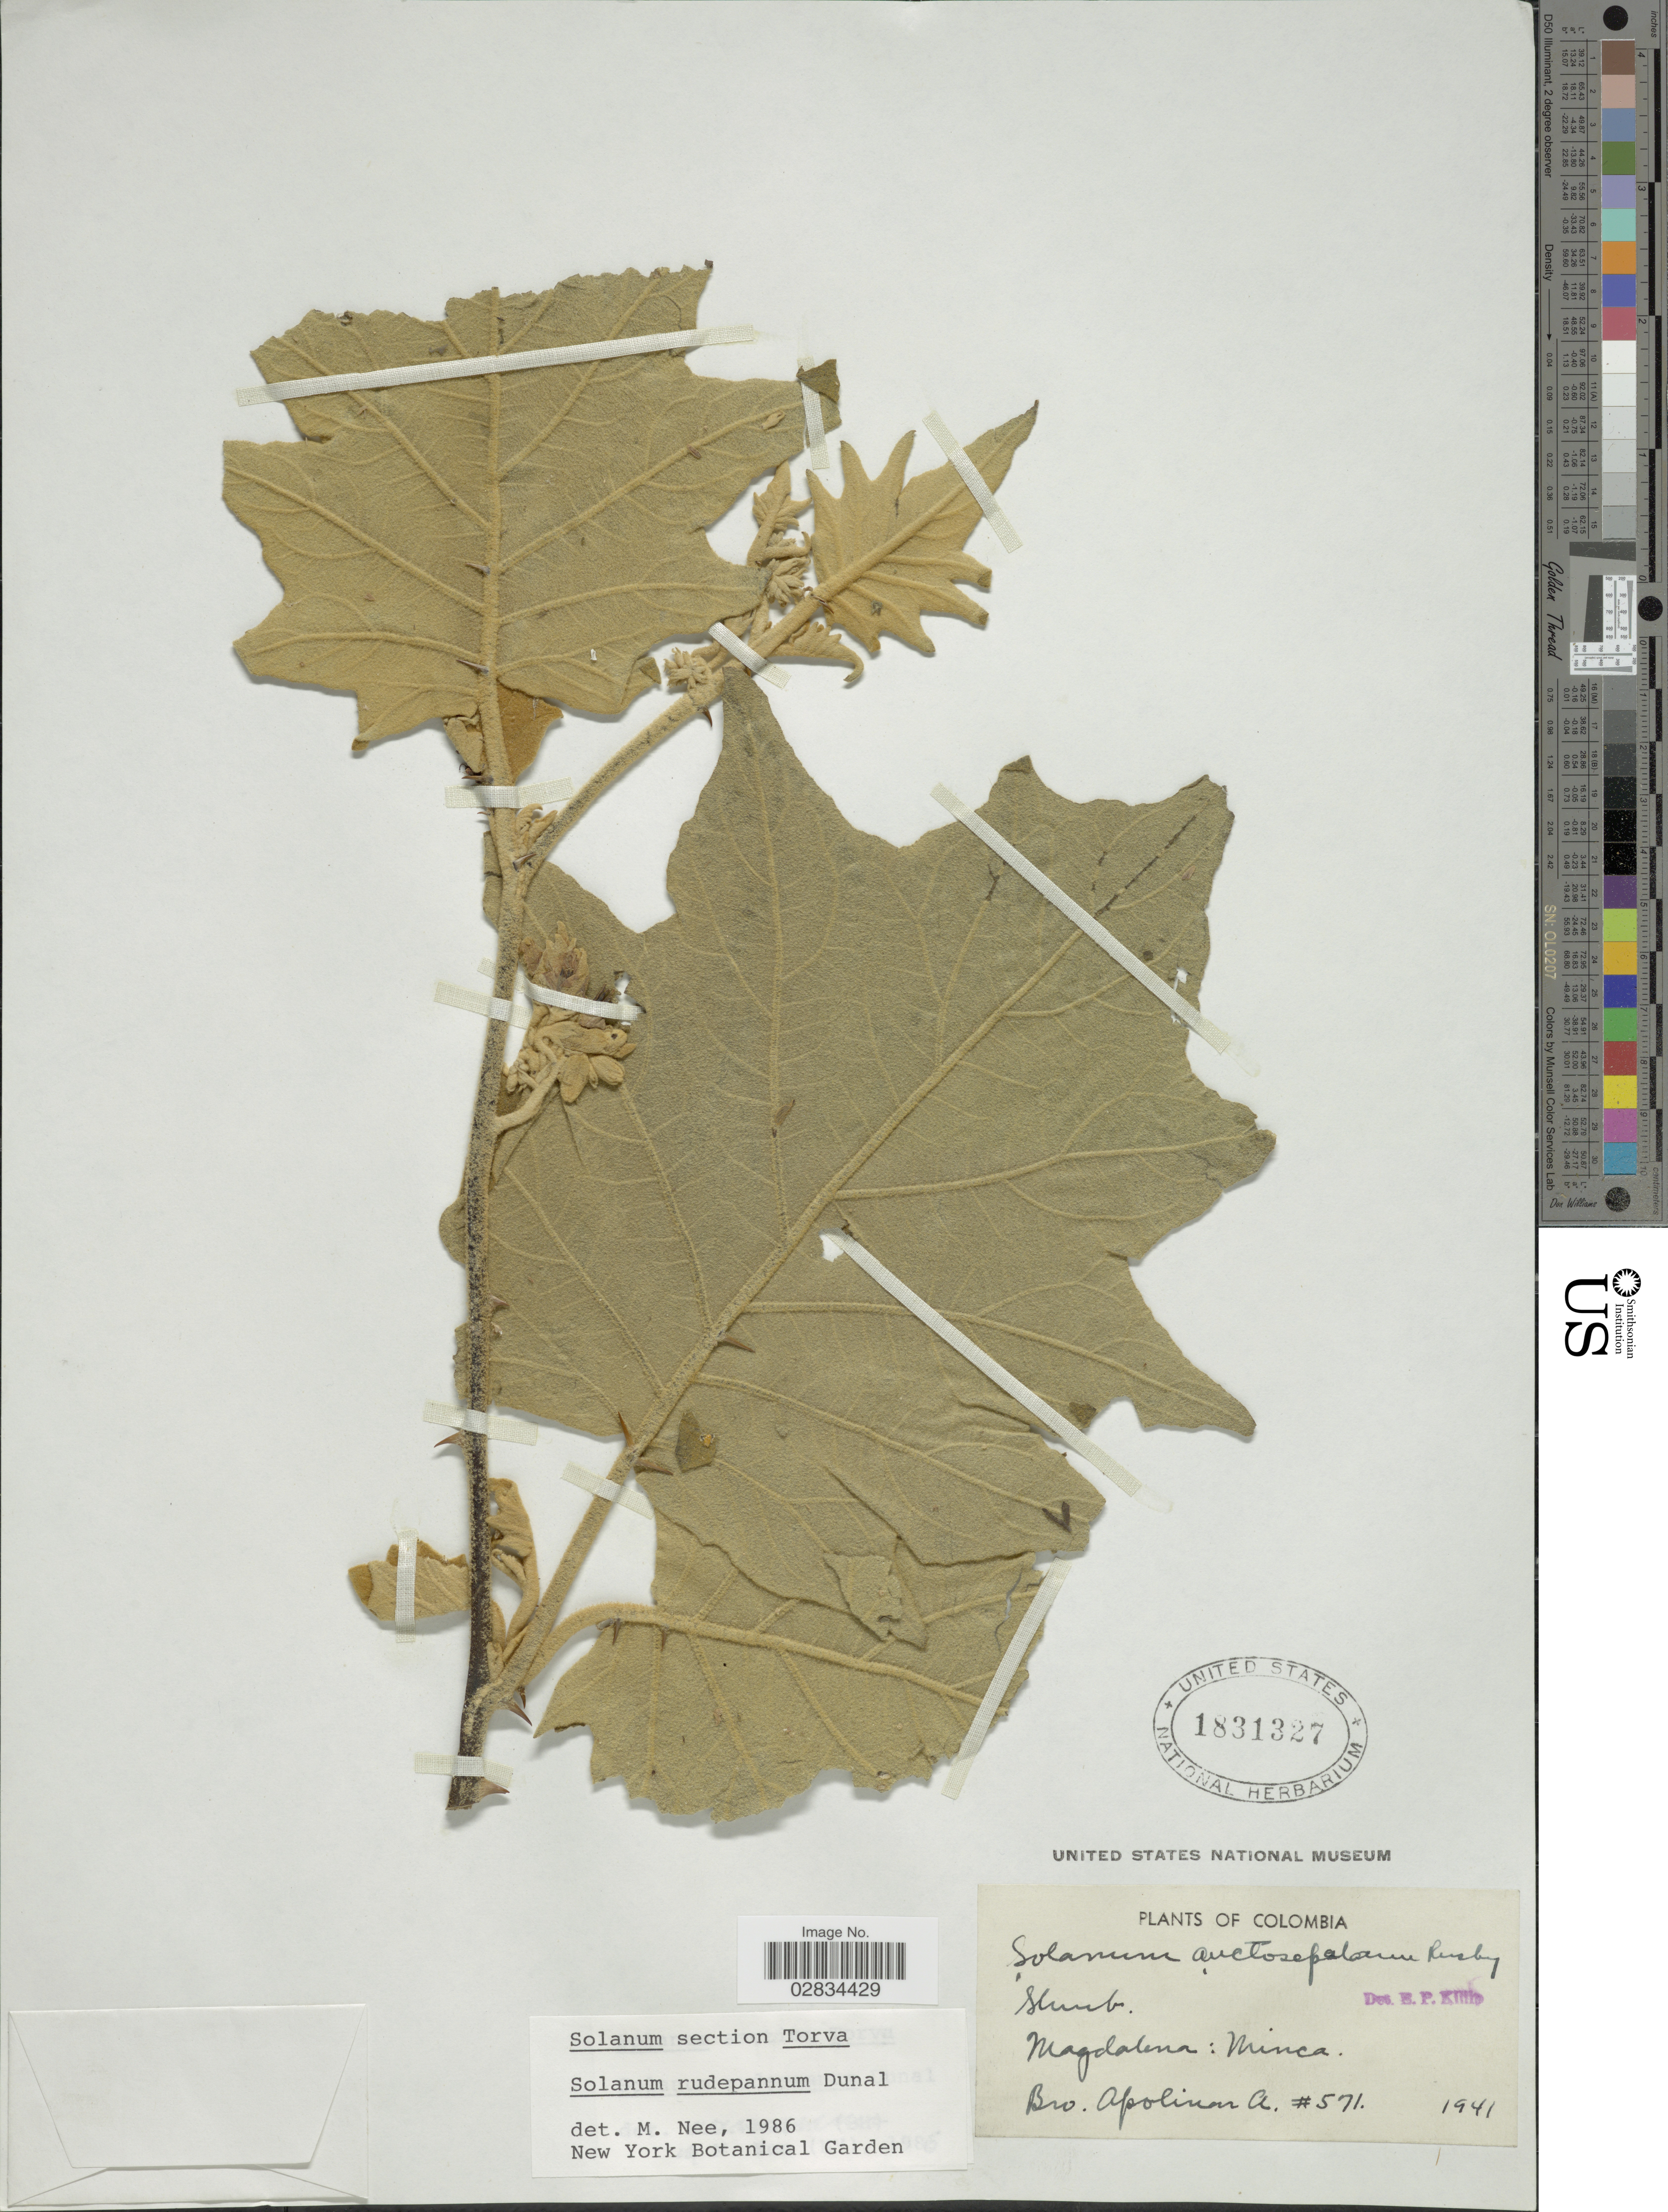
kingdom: Plantae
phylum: Tracheophyta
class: Magnoliopsida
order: Solanales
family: Solanaceae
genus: Solanum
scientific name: Solanum rudepannum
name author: Dunal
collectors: Bro. Apolinar A.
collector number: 571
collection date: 1941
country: Colombia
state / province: Magdalena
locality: Magdalena: Minca.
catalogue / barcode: US 1831327